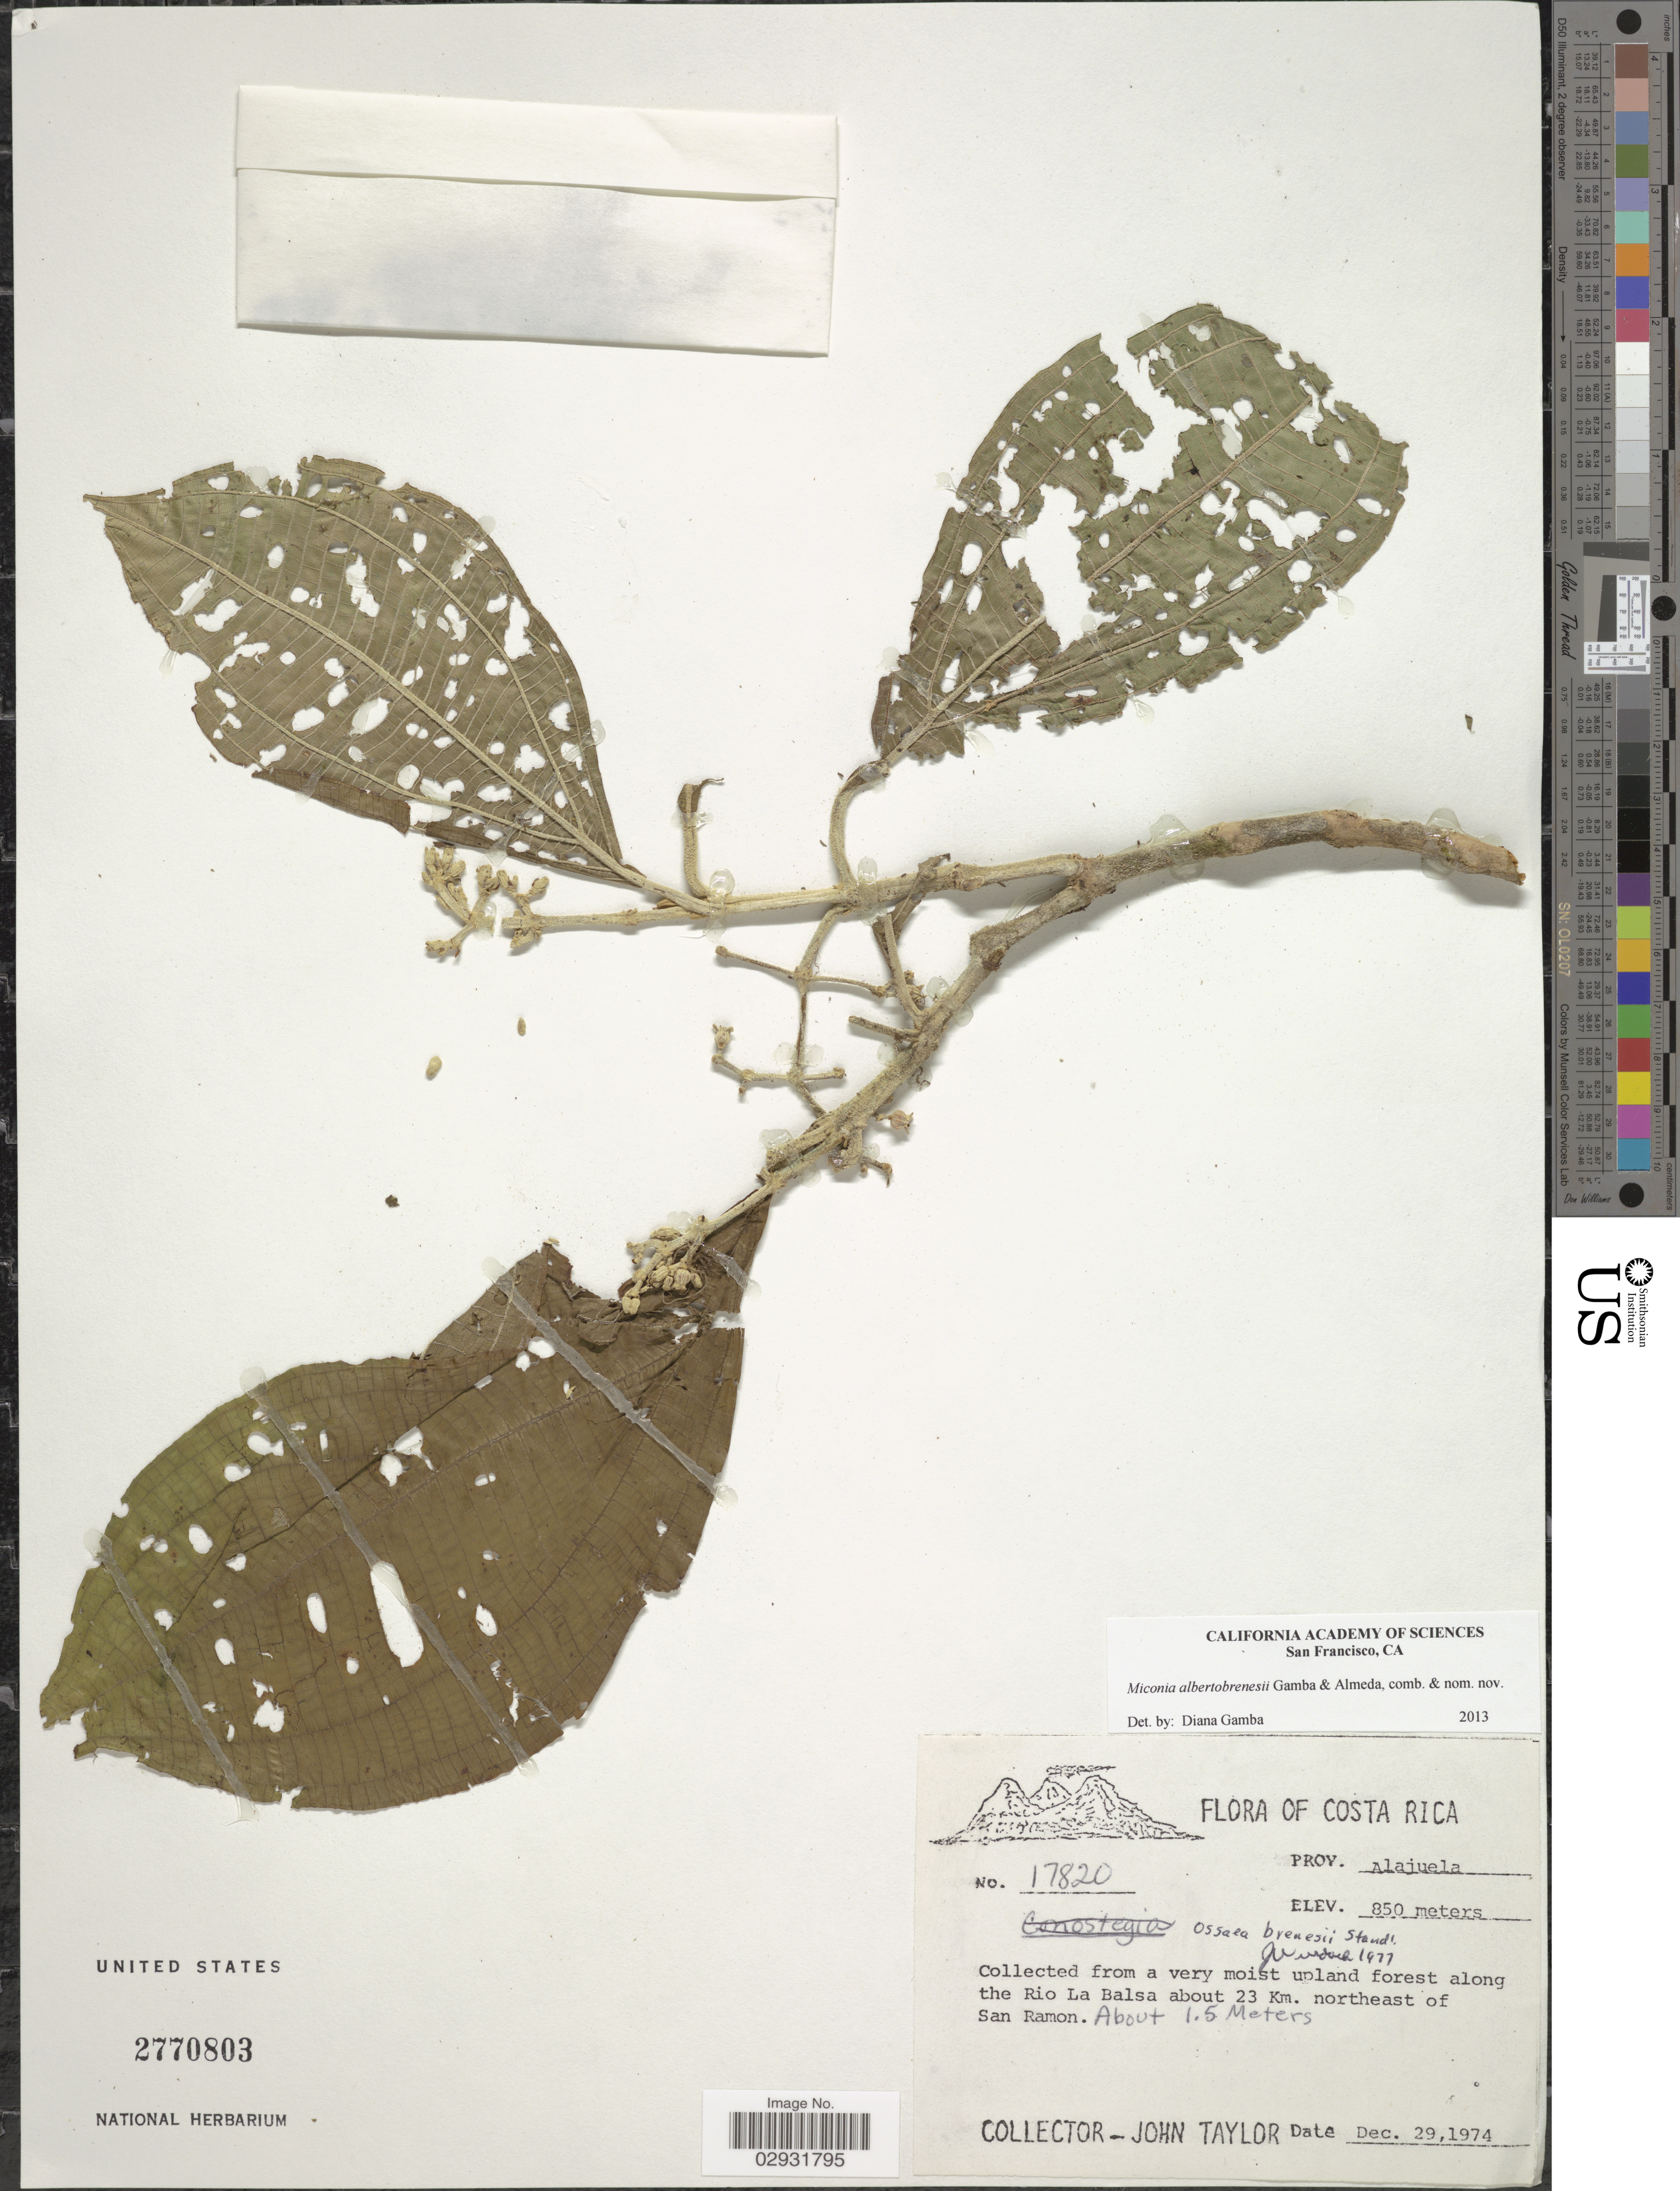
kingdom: Plantae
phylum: Tracheophyta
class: Magnoliopsida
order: Myrtales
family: Melastomataceae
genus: Miconia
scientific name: Miconia albertobrenesii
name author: Gamba & Almeda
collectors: J. Taylor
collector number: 17820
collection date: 1974-12-29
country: Costa Rica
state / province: Alajuela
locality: Prov. Alajuela. Collected from a very moist upland forest along the Rio La Balsa about 23 Km. northeast of San Ramon.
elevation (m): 850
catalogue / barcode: US 2770803